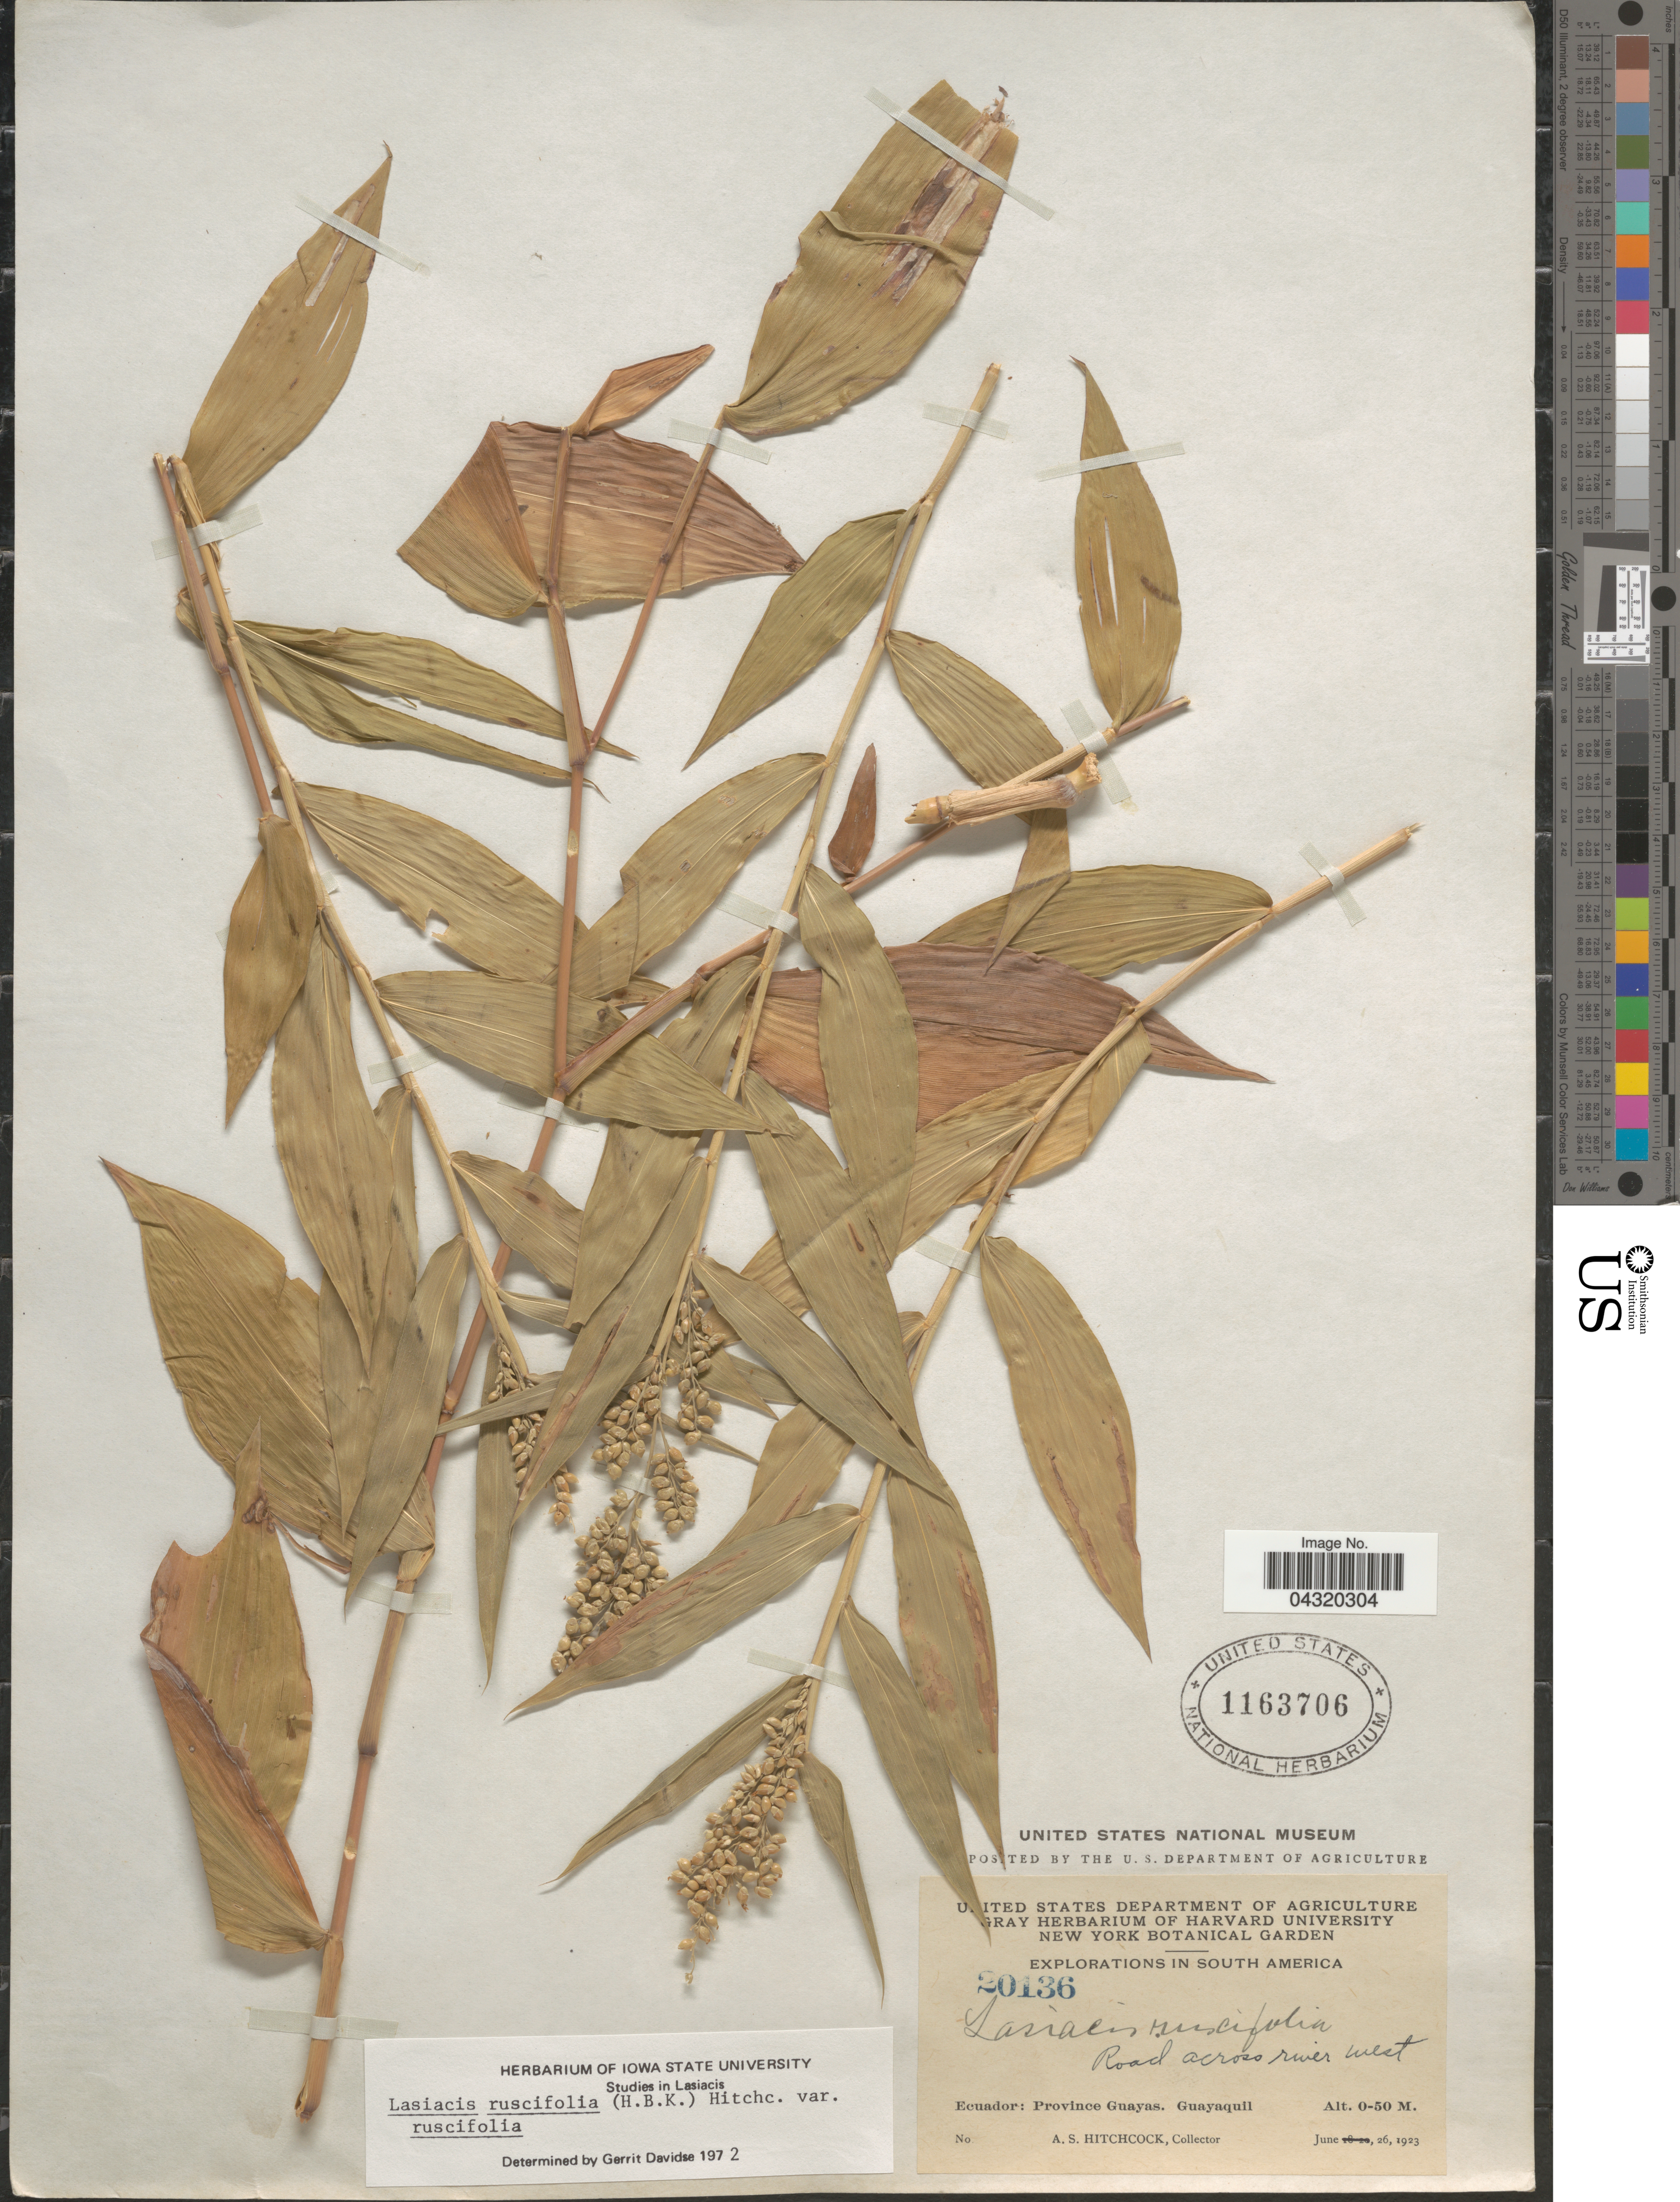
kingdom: Plantae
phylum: Tracheophyta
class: Liliopsida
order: Poales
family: Poaceae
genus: Lasiacis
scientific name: Lasiacis ruscifolia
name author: (Kunth) Hitchc.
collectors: A. S. Hitchcock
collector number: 20136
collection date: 1923-06-26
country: Ecuador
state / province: Guayas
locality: Explorations in South America. Road across river west. Guayaquil.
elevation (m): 0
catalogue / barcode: US 1163706